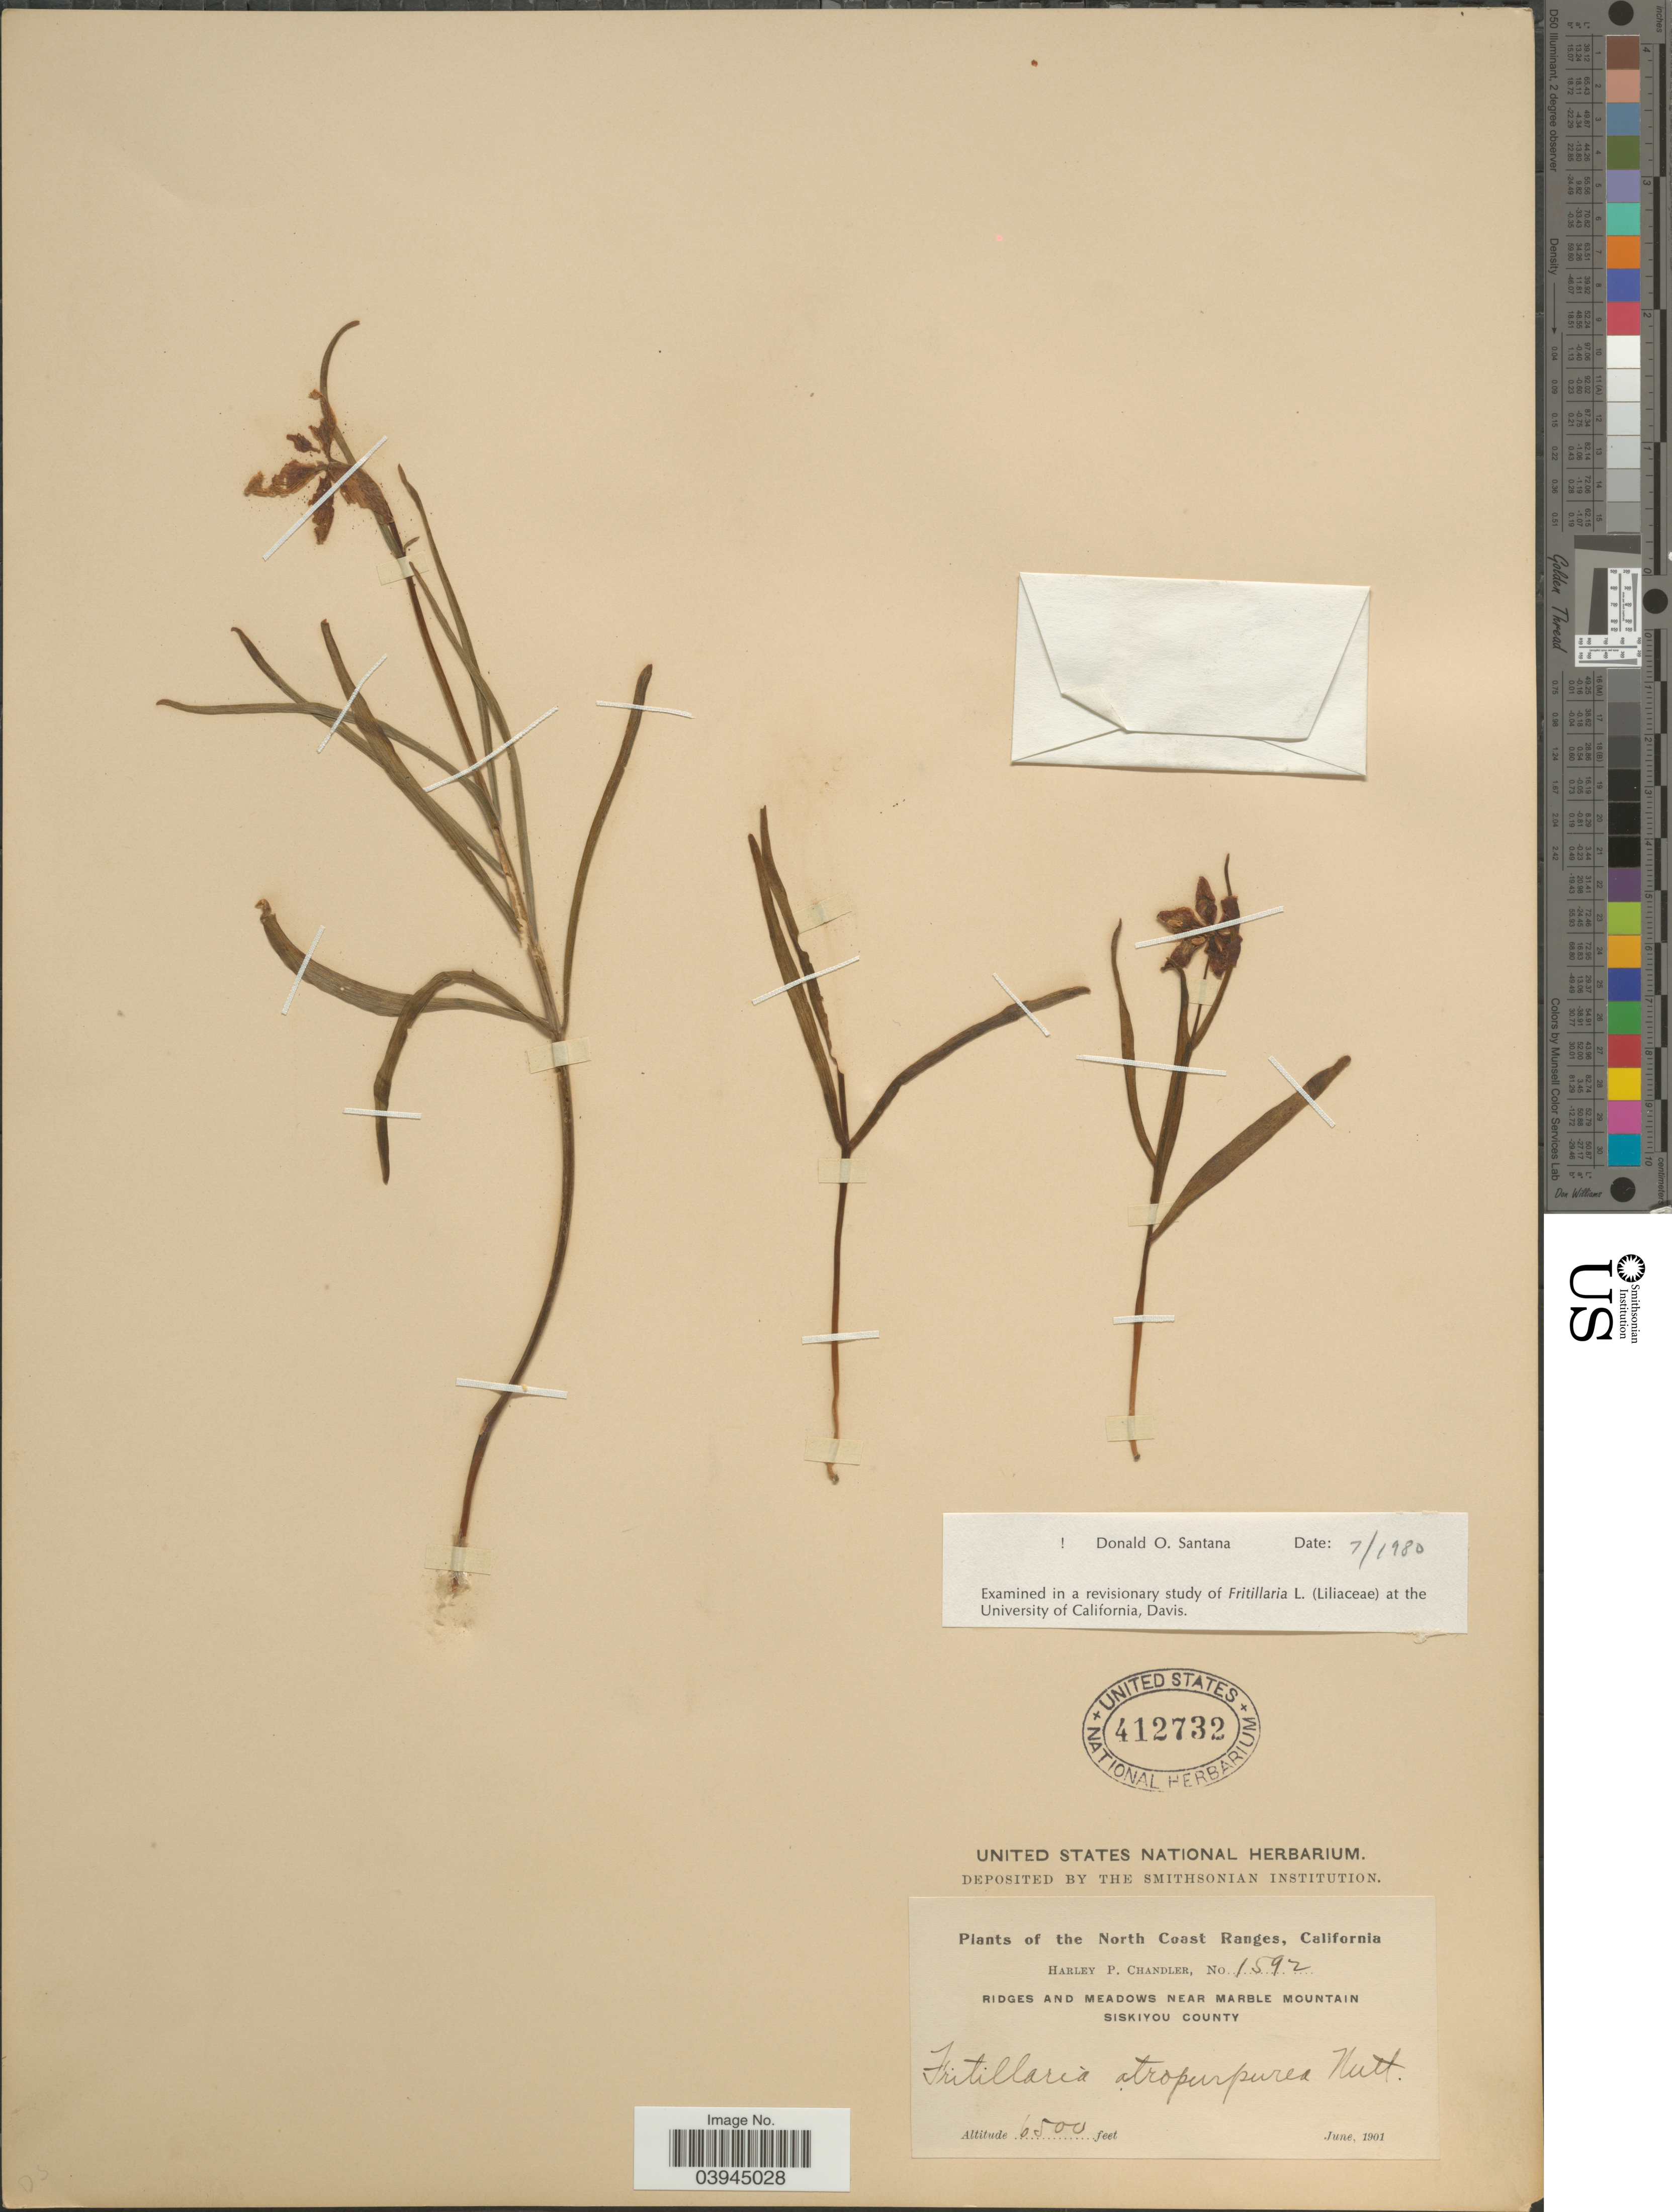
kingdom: Plantae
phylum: Tracheophyta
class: Liliopsida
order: Liliales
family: Liliaceae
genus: Fritillaria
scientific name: Fritillaria atropurpurea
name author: Nutt.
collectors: H. Chandler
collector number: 1592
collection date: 1901-06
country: United States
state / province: California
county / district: Siskiyou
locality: The North Coast Ranges. Ridges and meadows near Marble Mountain. Siskiyou County.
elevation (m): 1981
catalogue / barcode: US 412732